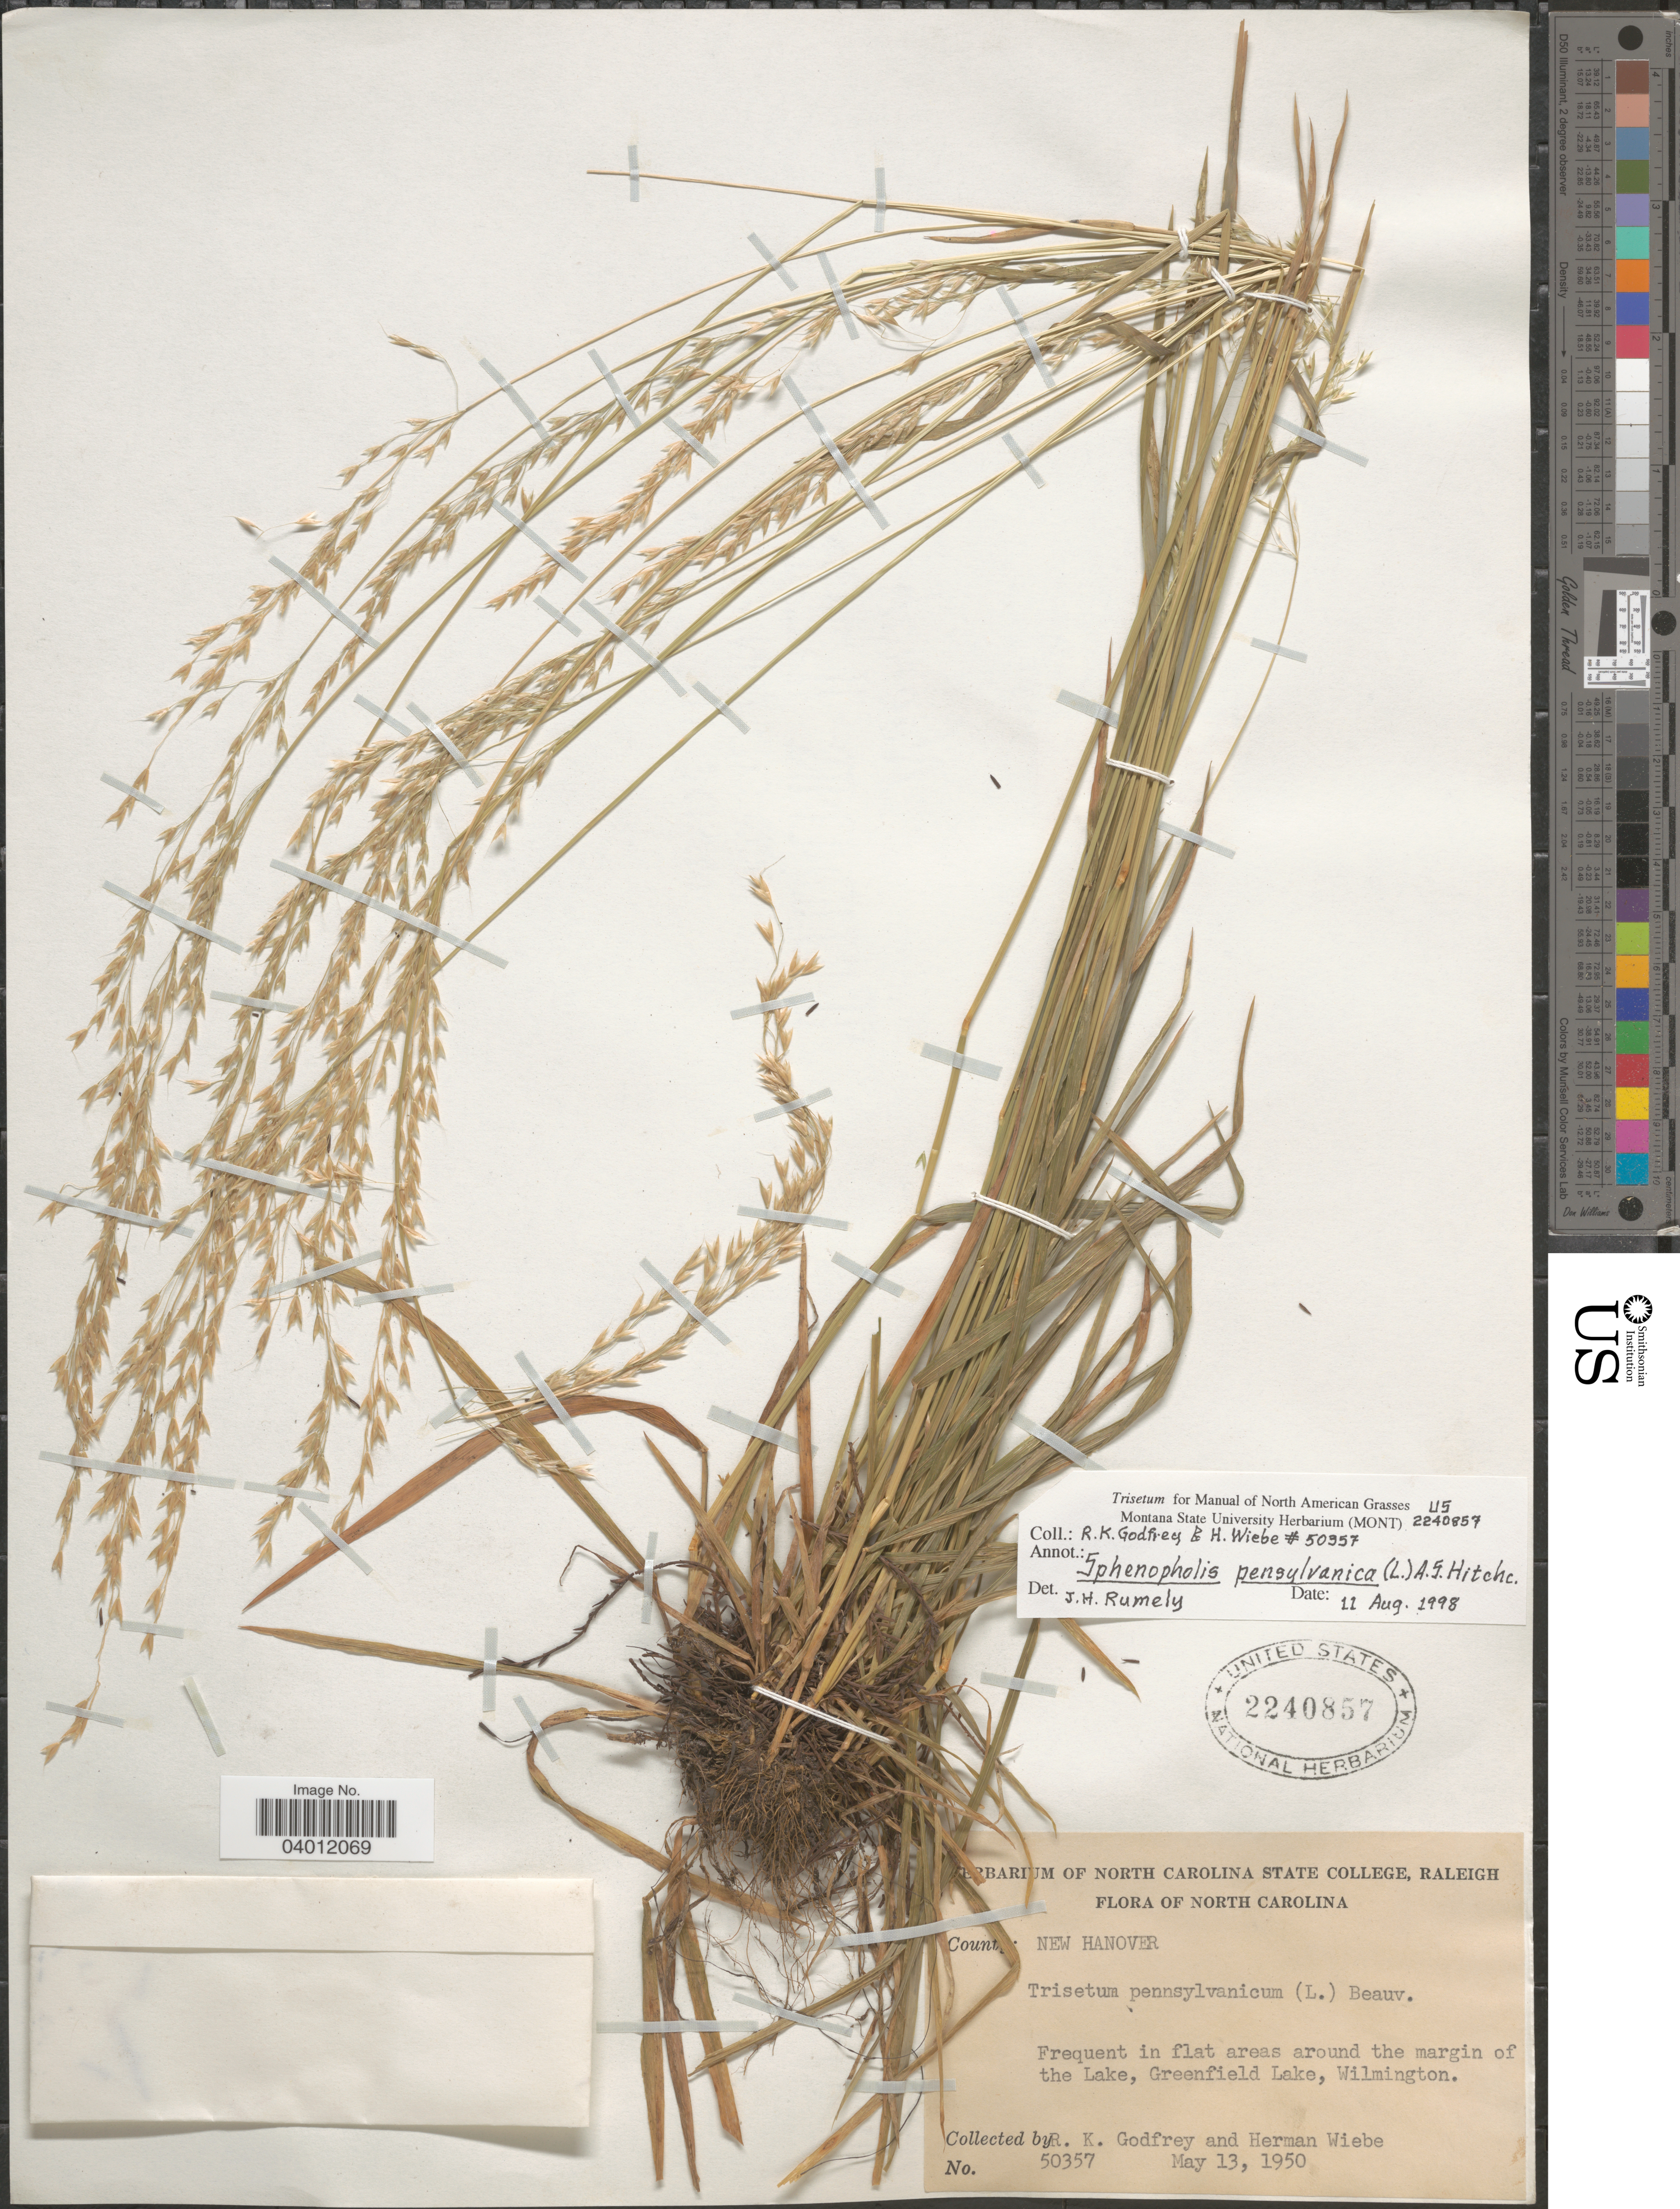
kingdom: Plantae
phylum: Tracheophyta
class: Liliopsida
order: Poales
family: Poaceae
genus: Sphenopholis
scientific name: Sphenopholis pensylvanica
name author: (L.) Hitchc.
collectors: R. K. Godfrey & H. Wiebe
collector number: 50357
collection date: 1950-05-13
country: United States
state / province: North Carolina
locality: County; New Hanover. Frequent in flat areas around the margin of the Lake, Greenfield Lake, Wilmington.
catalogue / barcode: US 2240857